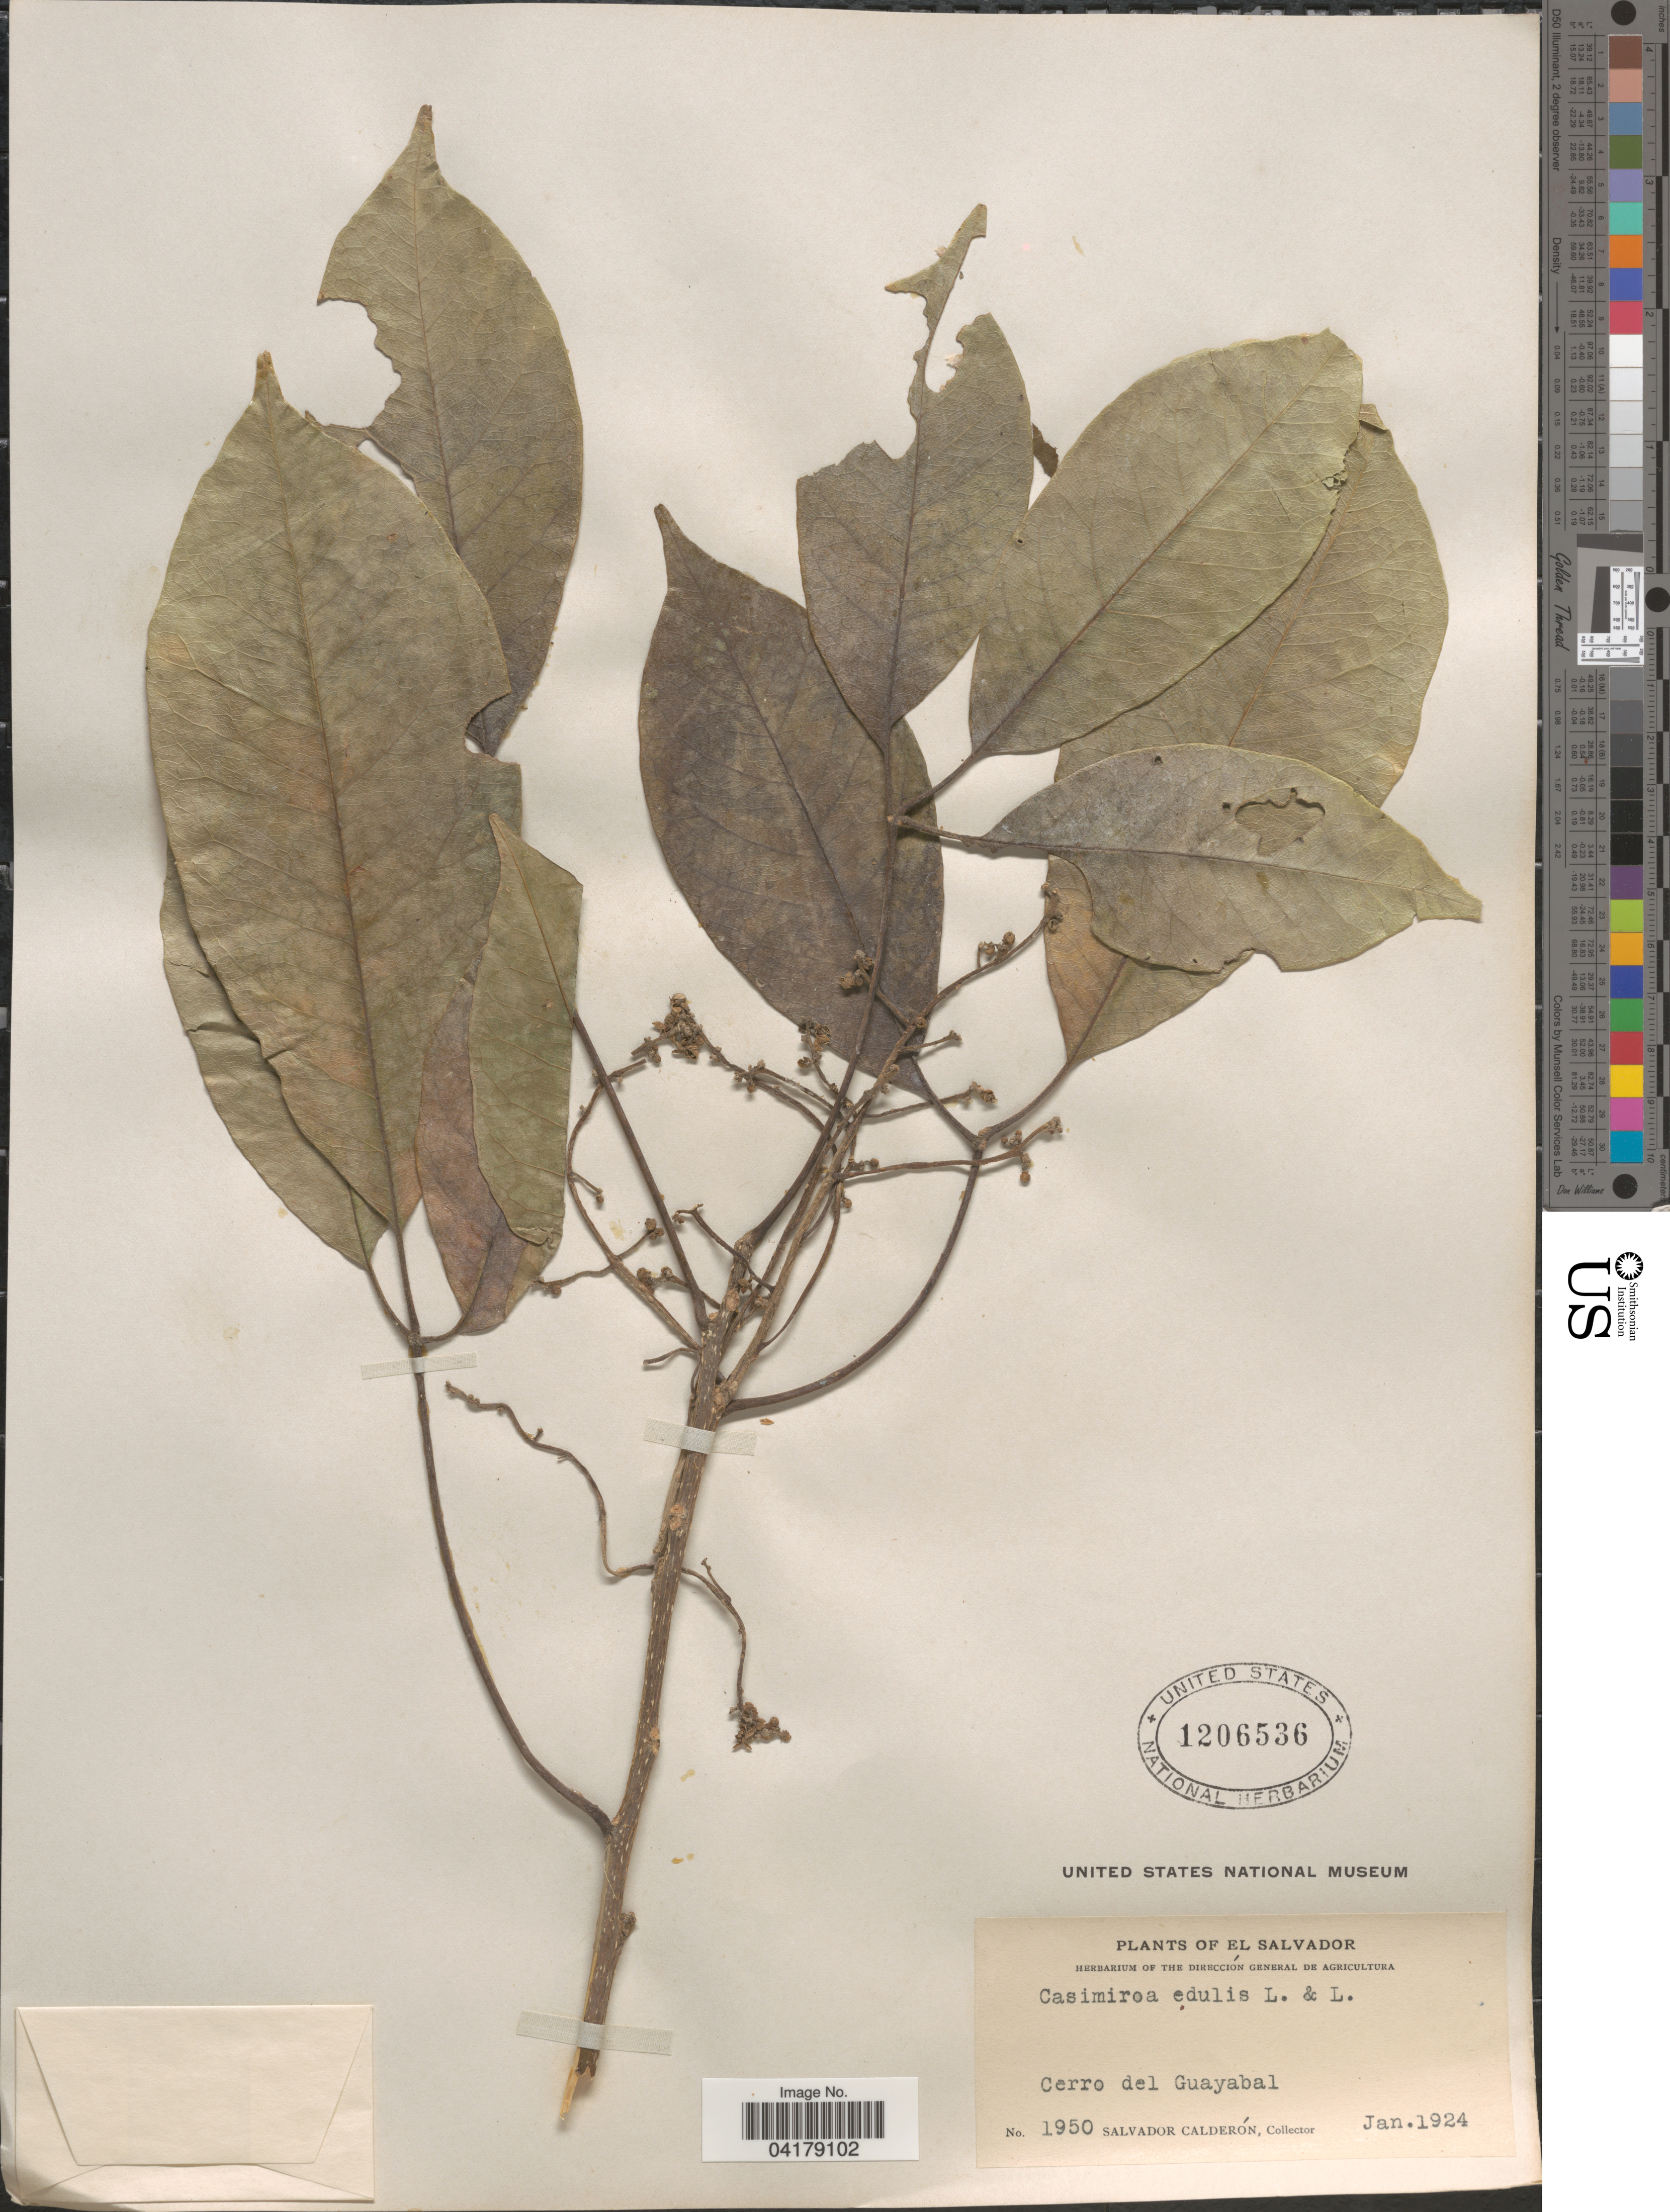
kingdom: Plantae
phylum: Tracheophyta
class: Magnoliopsida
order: Sapindales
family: Rutaceae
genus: Casimiroa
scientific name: Casimiroa edulis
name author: La Llave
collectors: S. Calderón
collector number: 1950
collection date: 1924-01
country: El Salvador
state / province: Cuscatlán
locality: Cerro del Guayabal.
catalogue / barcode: US 1206536